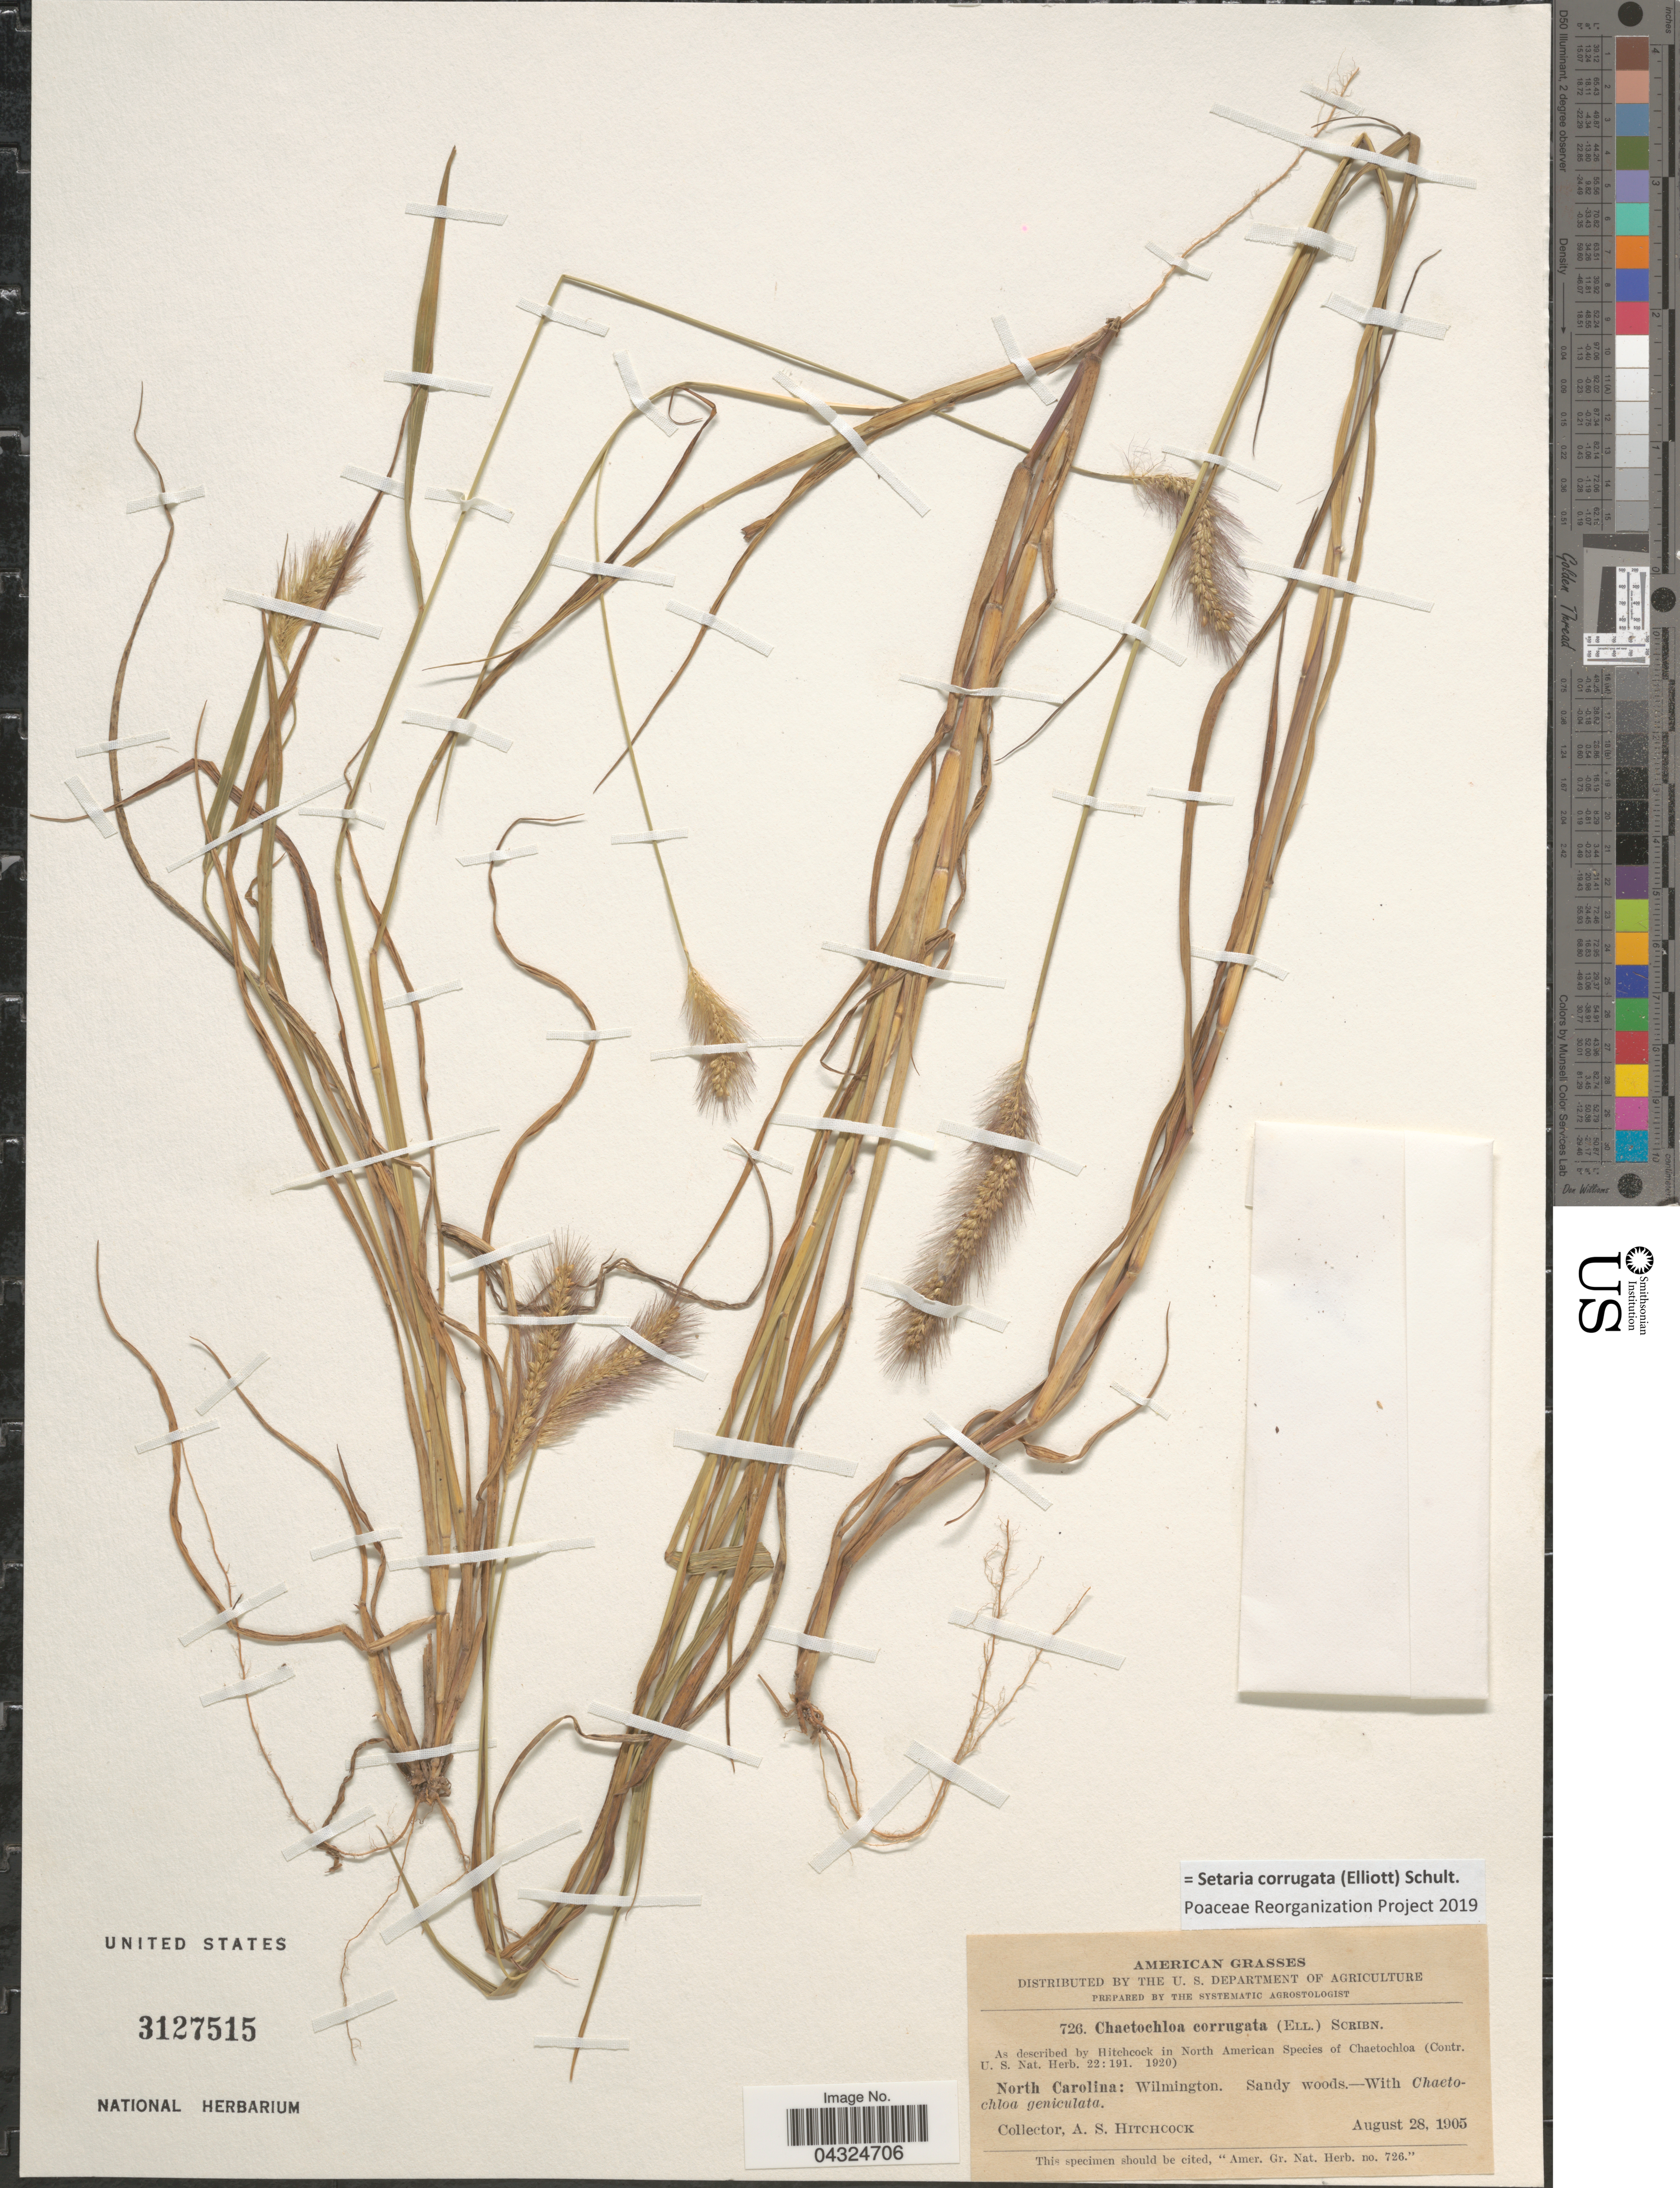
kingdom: Plantae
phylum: Tracheophyta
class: Liliopsida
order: Poales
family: Poaceae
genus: Setaria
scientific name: Setaria corrugata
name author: (Elliott) Schult.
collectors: A. S. Hitchcock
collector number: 726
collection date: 1905-08-28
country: United States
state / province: North Carolina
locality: Wilmington. Sandy woods.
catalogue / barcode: US 3127515